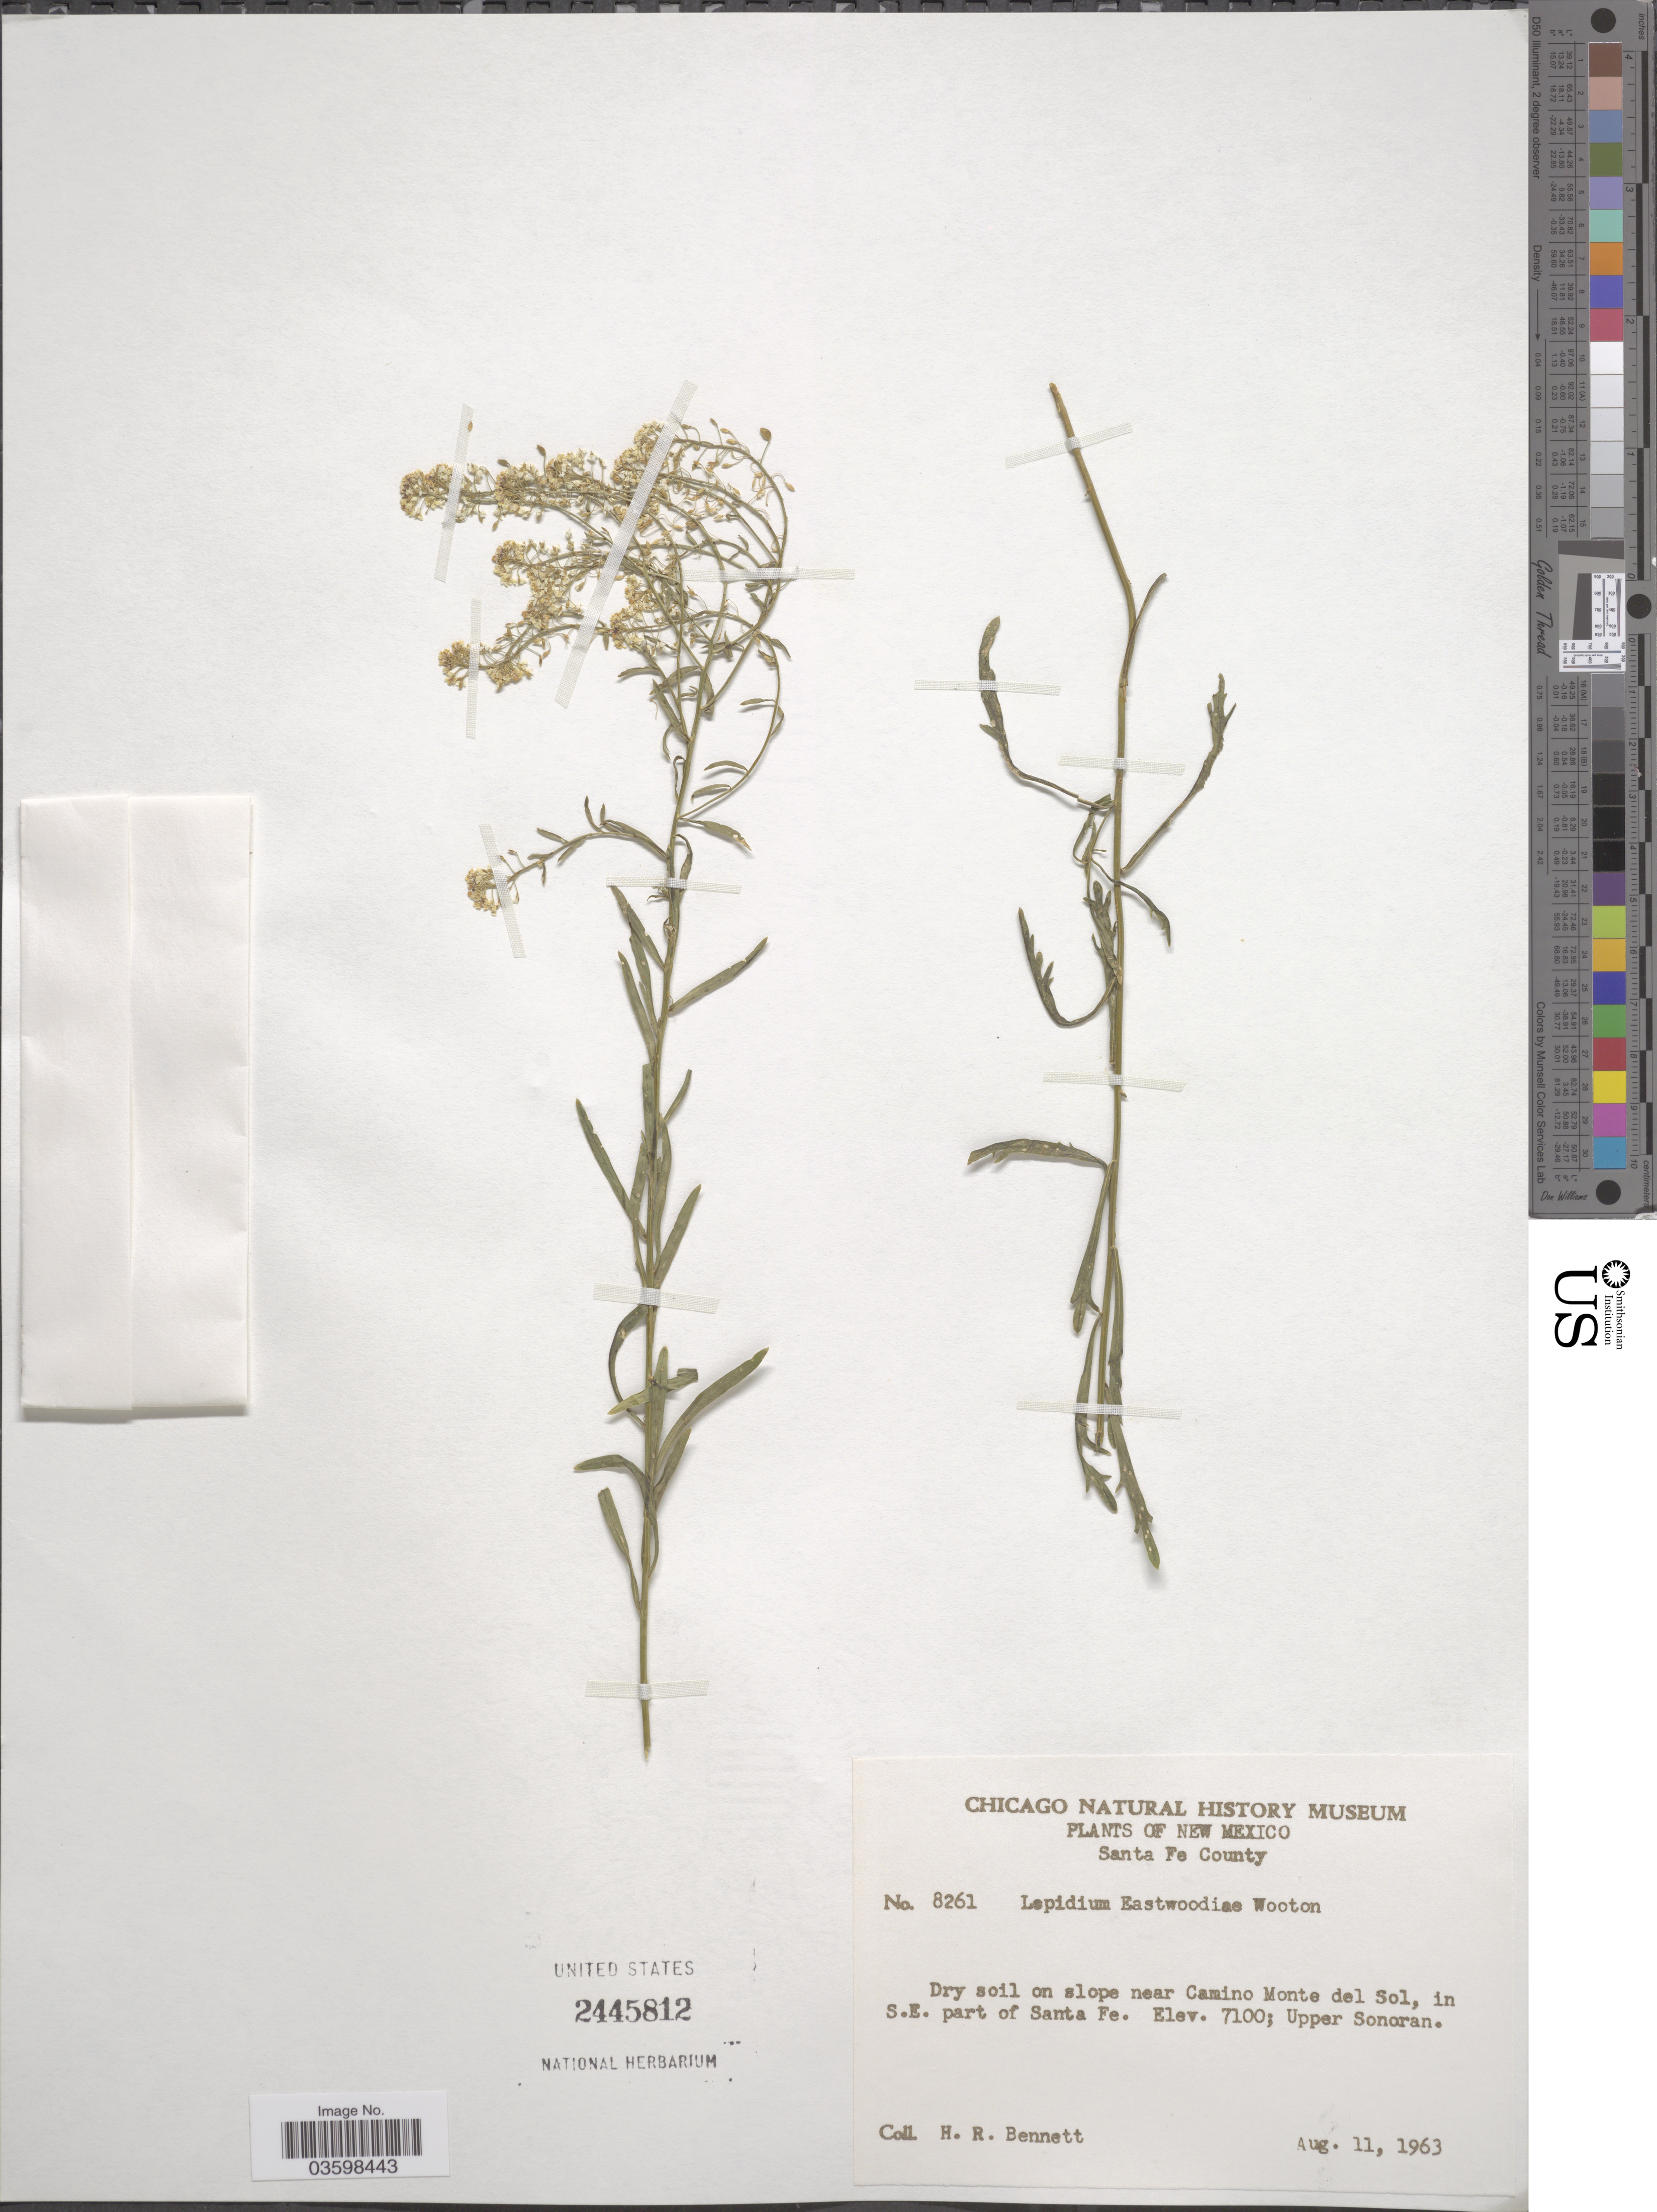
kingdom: Plantae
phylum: Tracheophyta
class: Magnoliopsida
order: Brassicales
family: Brassicaceae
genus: Lepidium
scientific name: Lepidium eastwoodiae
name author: Wooton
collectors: H. R. Bennett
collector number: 8261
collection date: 1963-08-11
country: United States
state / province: New Mexico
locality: Santa Fe County. Dry soil on slope near Camino Monte del Sol, in S.E. part of Santa Fe. Upper Sonoran.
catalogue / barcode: US 2445812